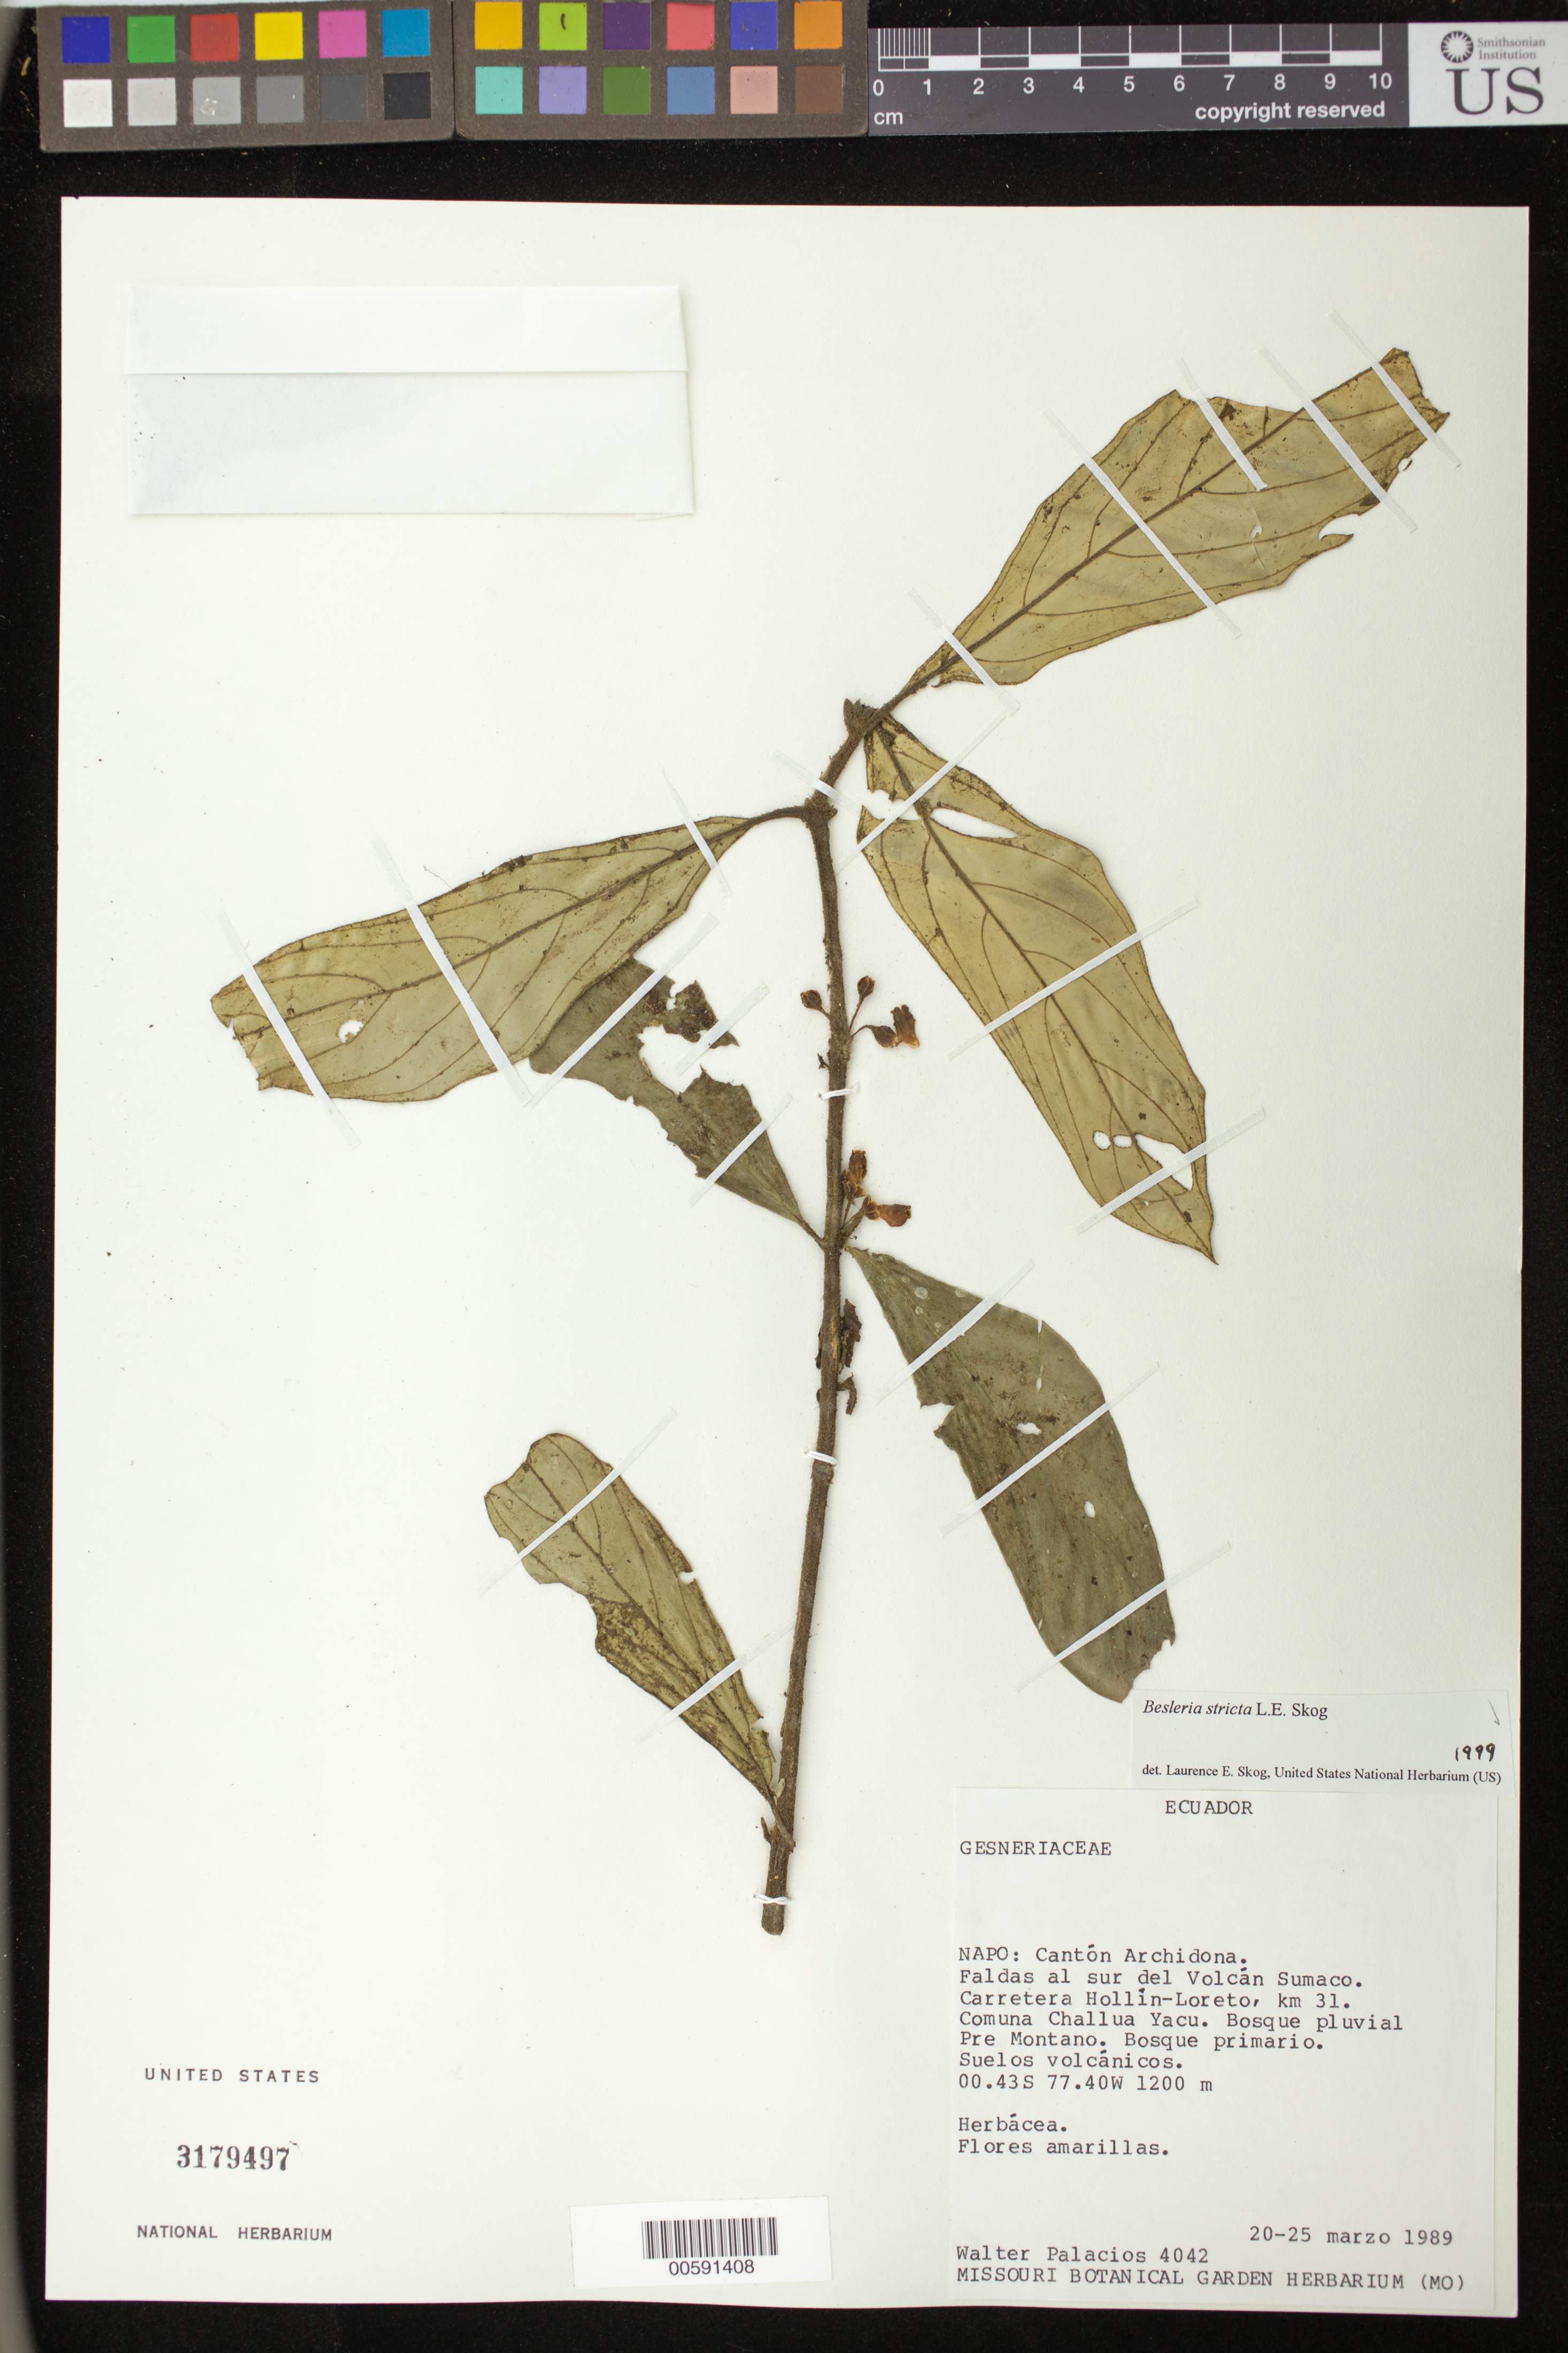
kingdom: Plantae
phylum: Tracheophyta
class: Magnoliopsida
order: Lamiales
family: Gesneriaceae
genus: Besleria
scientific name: Besleria stricta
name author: L.E. Skog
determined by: Skog, Laurence E.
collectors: W. Palacios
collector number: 4042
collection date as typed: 20-25 Mar 1989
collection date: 1989-03-20/1989-03-25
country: Ecuador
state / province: Napo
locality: Cantón Archidona; faldas al S del Volcáan Sumaco, carretera Hollín - Loreto, km 31, comuna Challua Yacu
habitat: Bosque pluvial pre montano; bosque primario, suelos volcánicos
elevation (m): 1200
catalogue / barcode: US 3179497